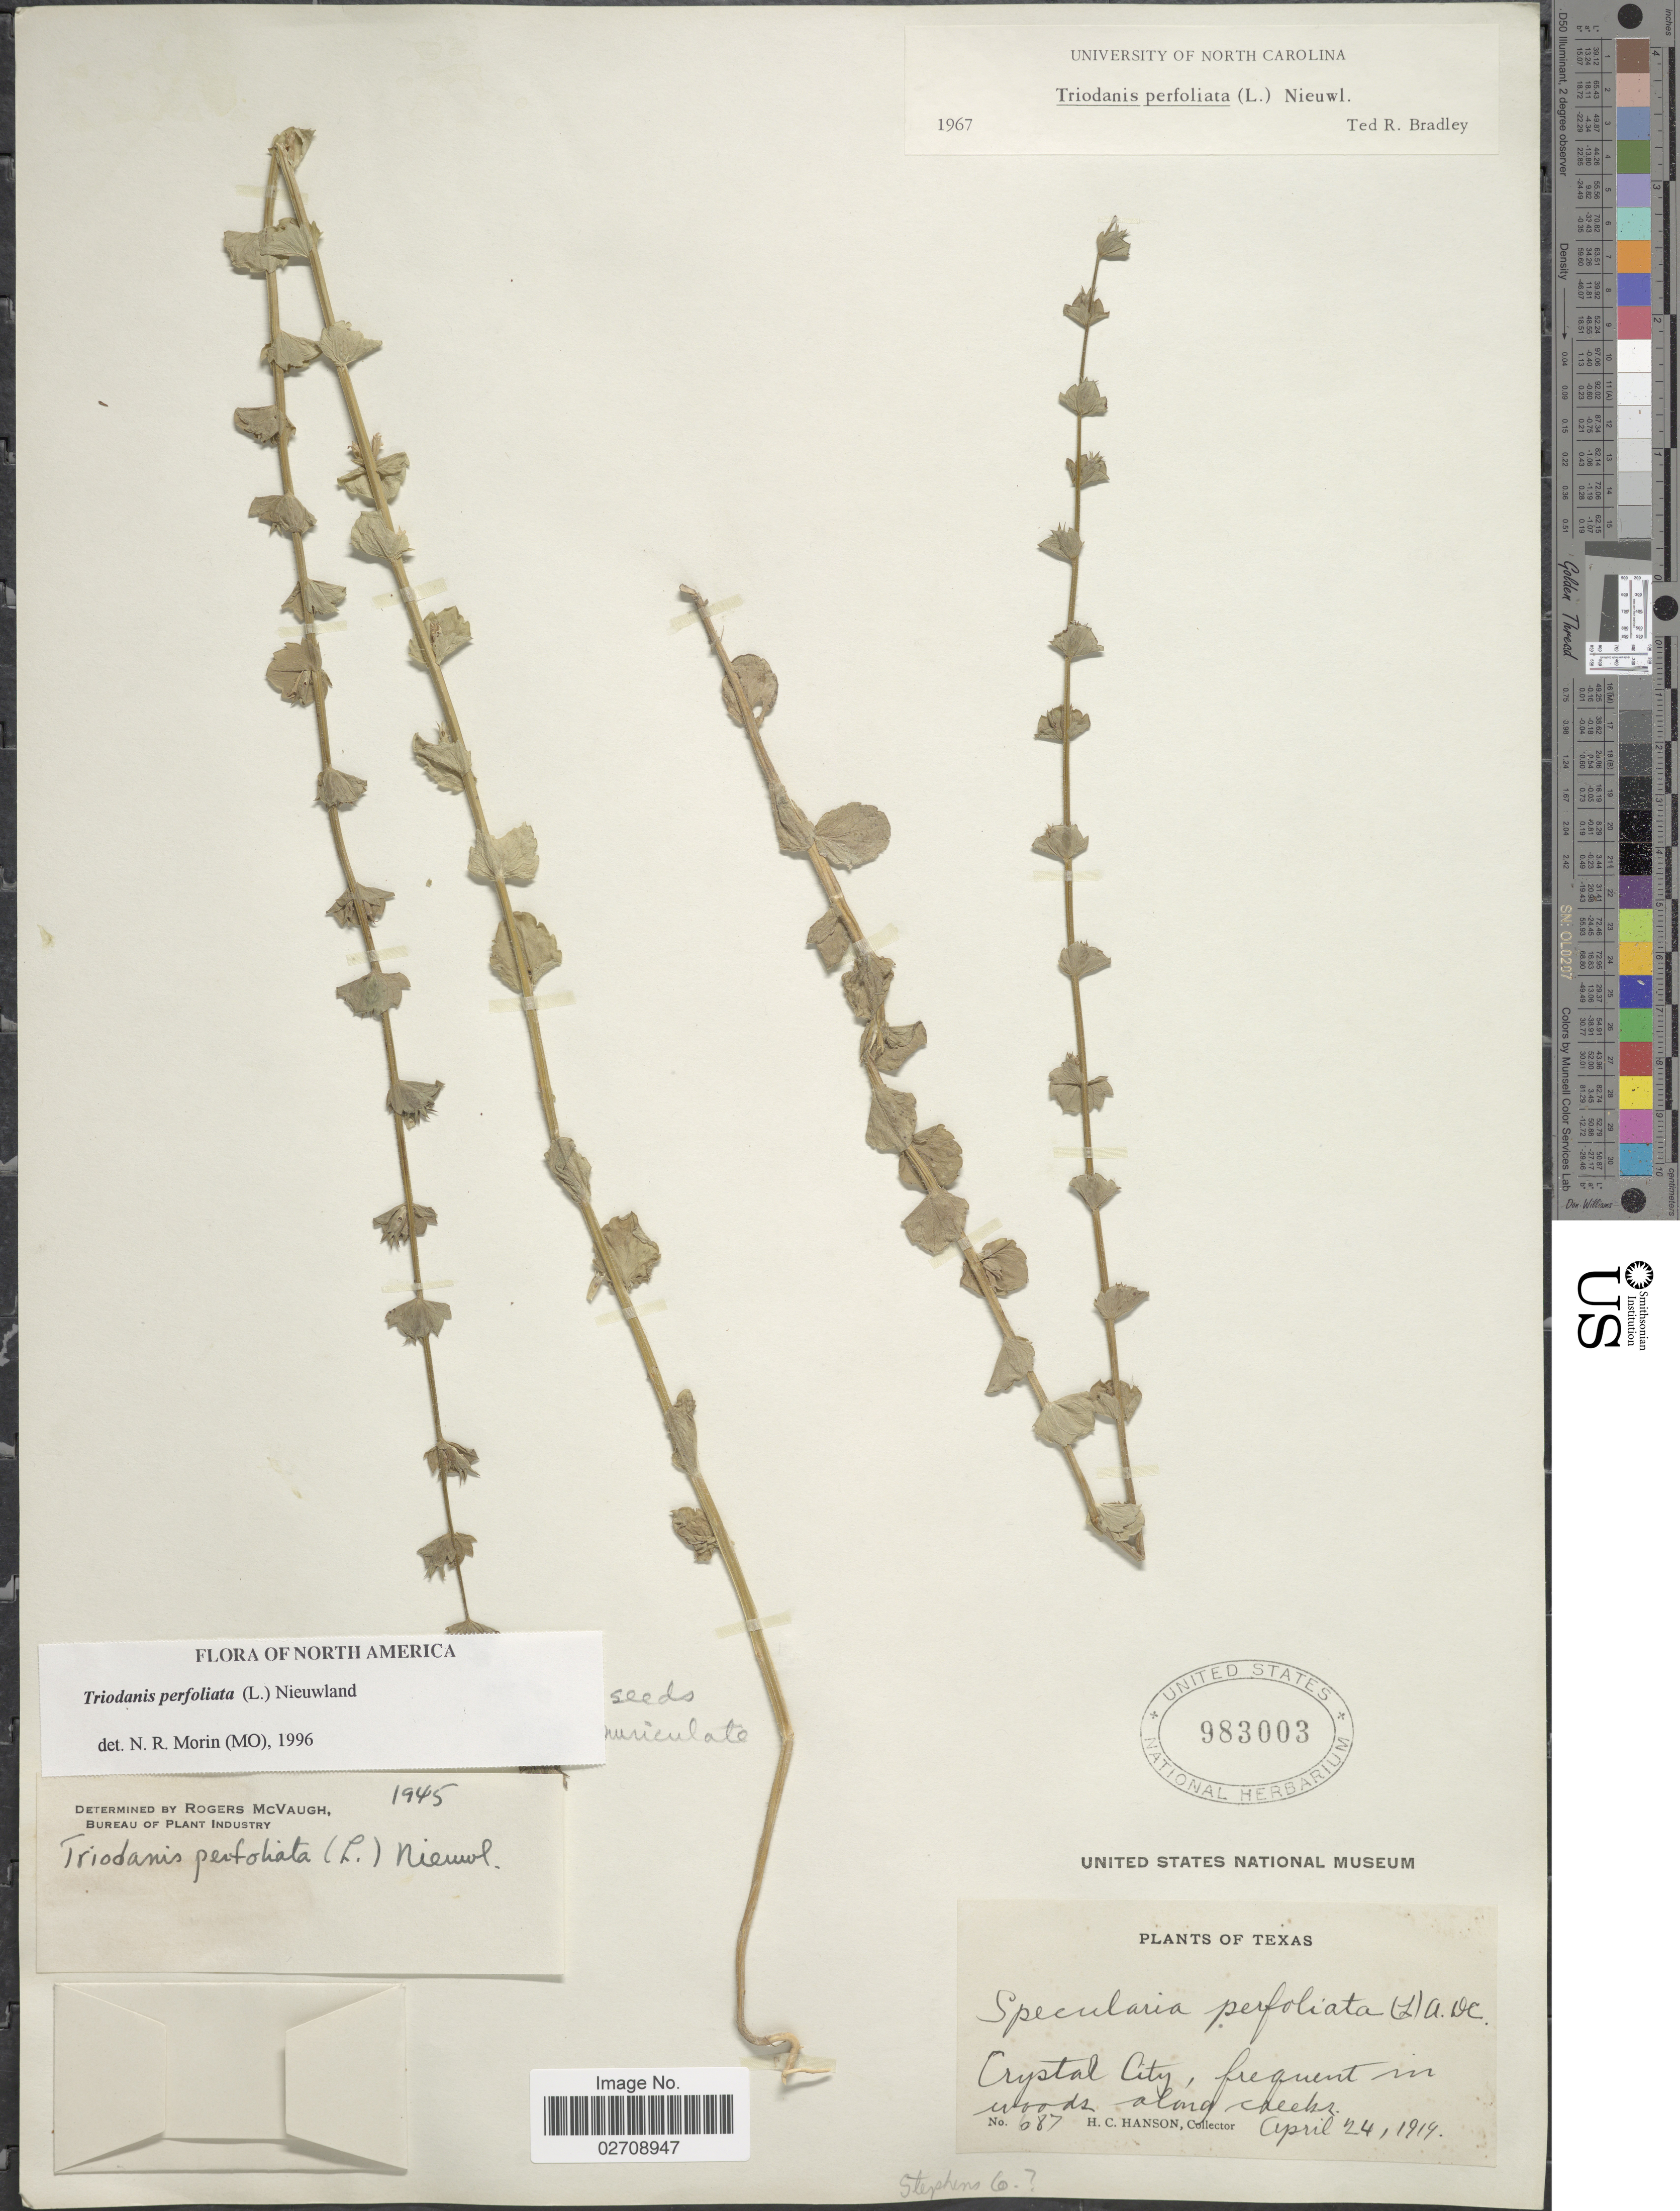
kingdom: Plantae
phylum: Tracheophyta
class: Magnoliopsida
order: Asterales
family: Campanulaceae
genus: Triodanis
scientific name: Triodanis perfoliata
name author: (L.) Nieuwl.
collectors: H. Hanson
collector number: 687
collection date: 1919-04-24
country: United States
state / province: Texas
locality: Crystal City, frequent in woods along creeks. Stephens Co.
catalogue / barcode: US 983003